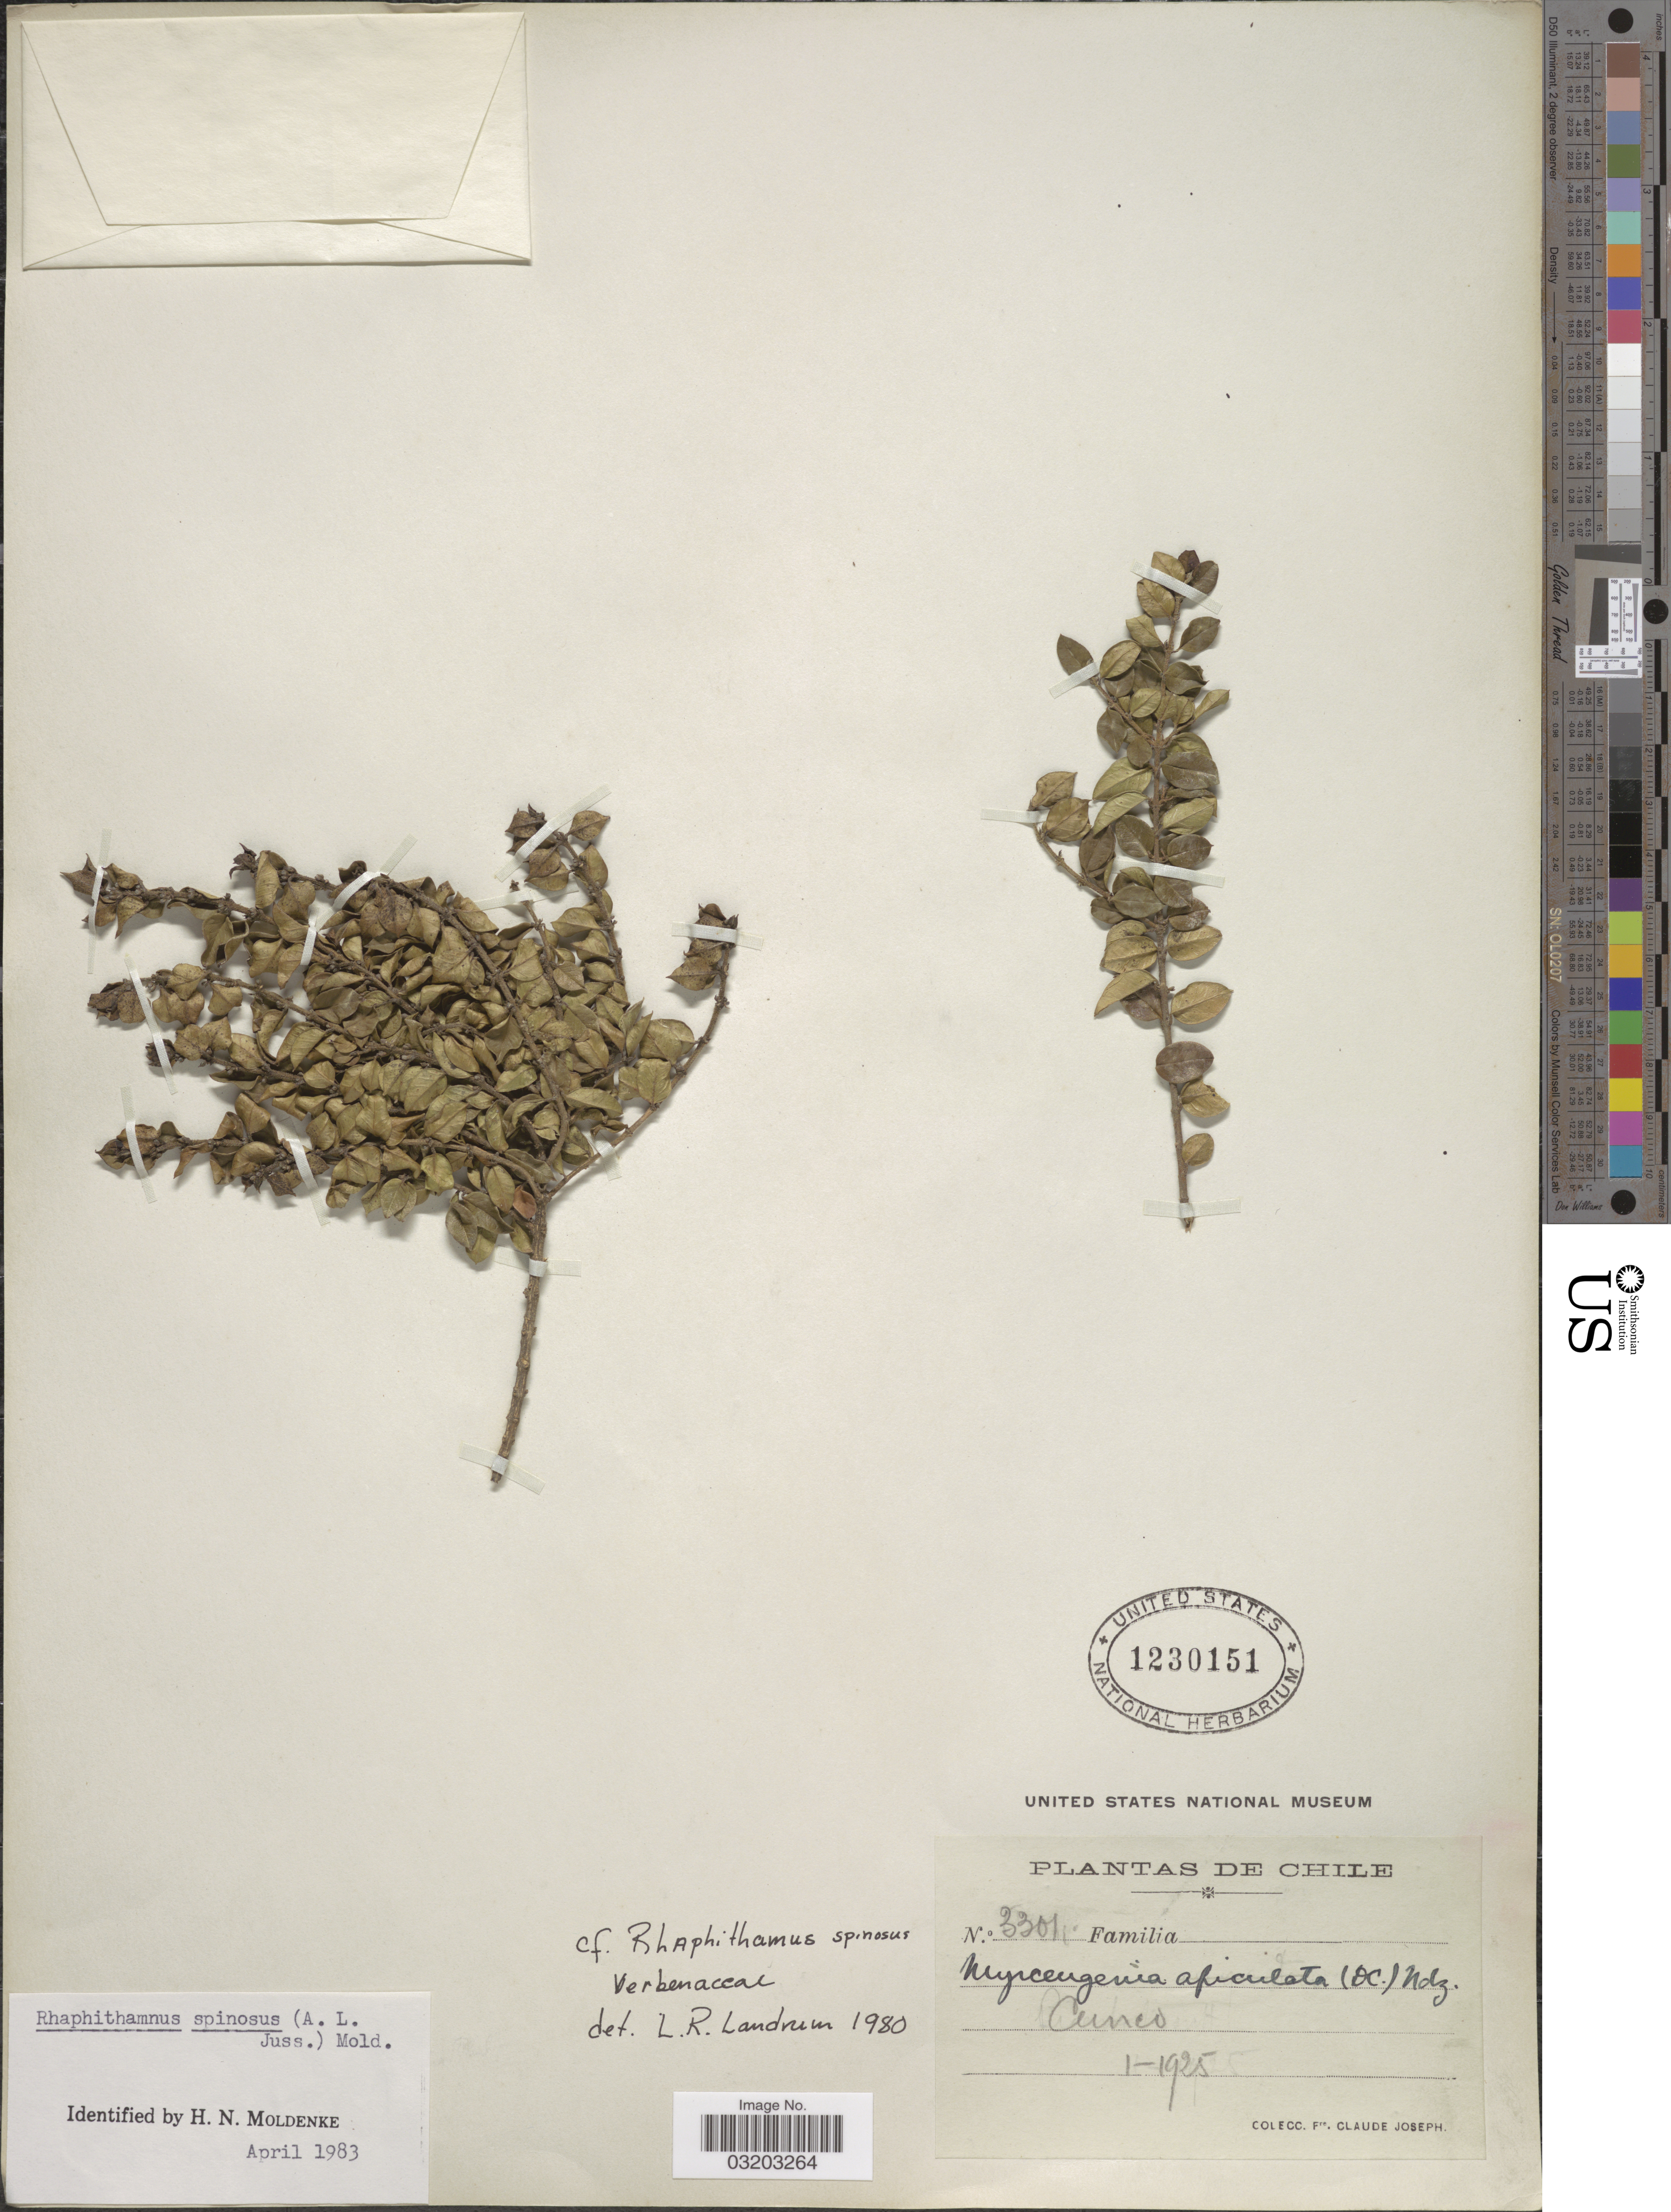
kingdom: Plantae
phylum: Tracheophyta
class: Magnoliopsida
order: Lamiales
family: Verbenaceae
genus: Rhaphithamnus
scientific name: Rhaphithamnus spinosus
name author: (Juss.) Moldenke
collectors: Bro. Claude-Joseph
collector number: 3301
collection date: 1925-01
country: Chile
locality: Cunco.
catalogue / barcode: US 1230151